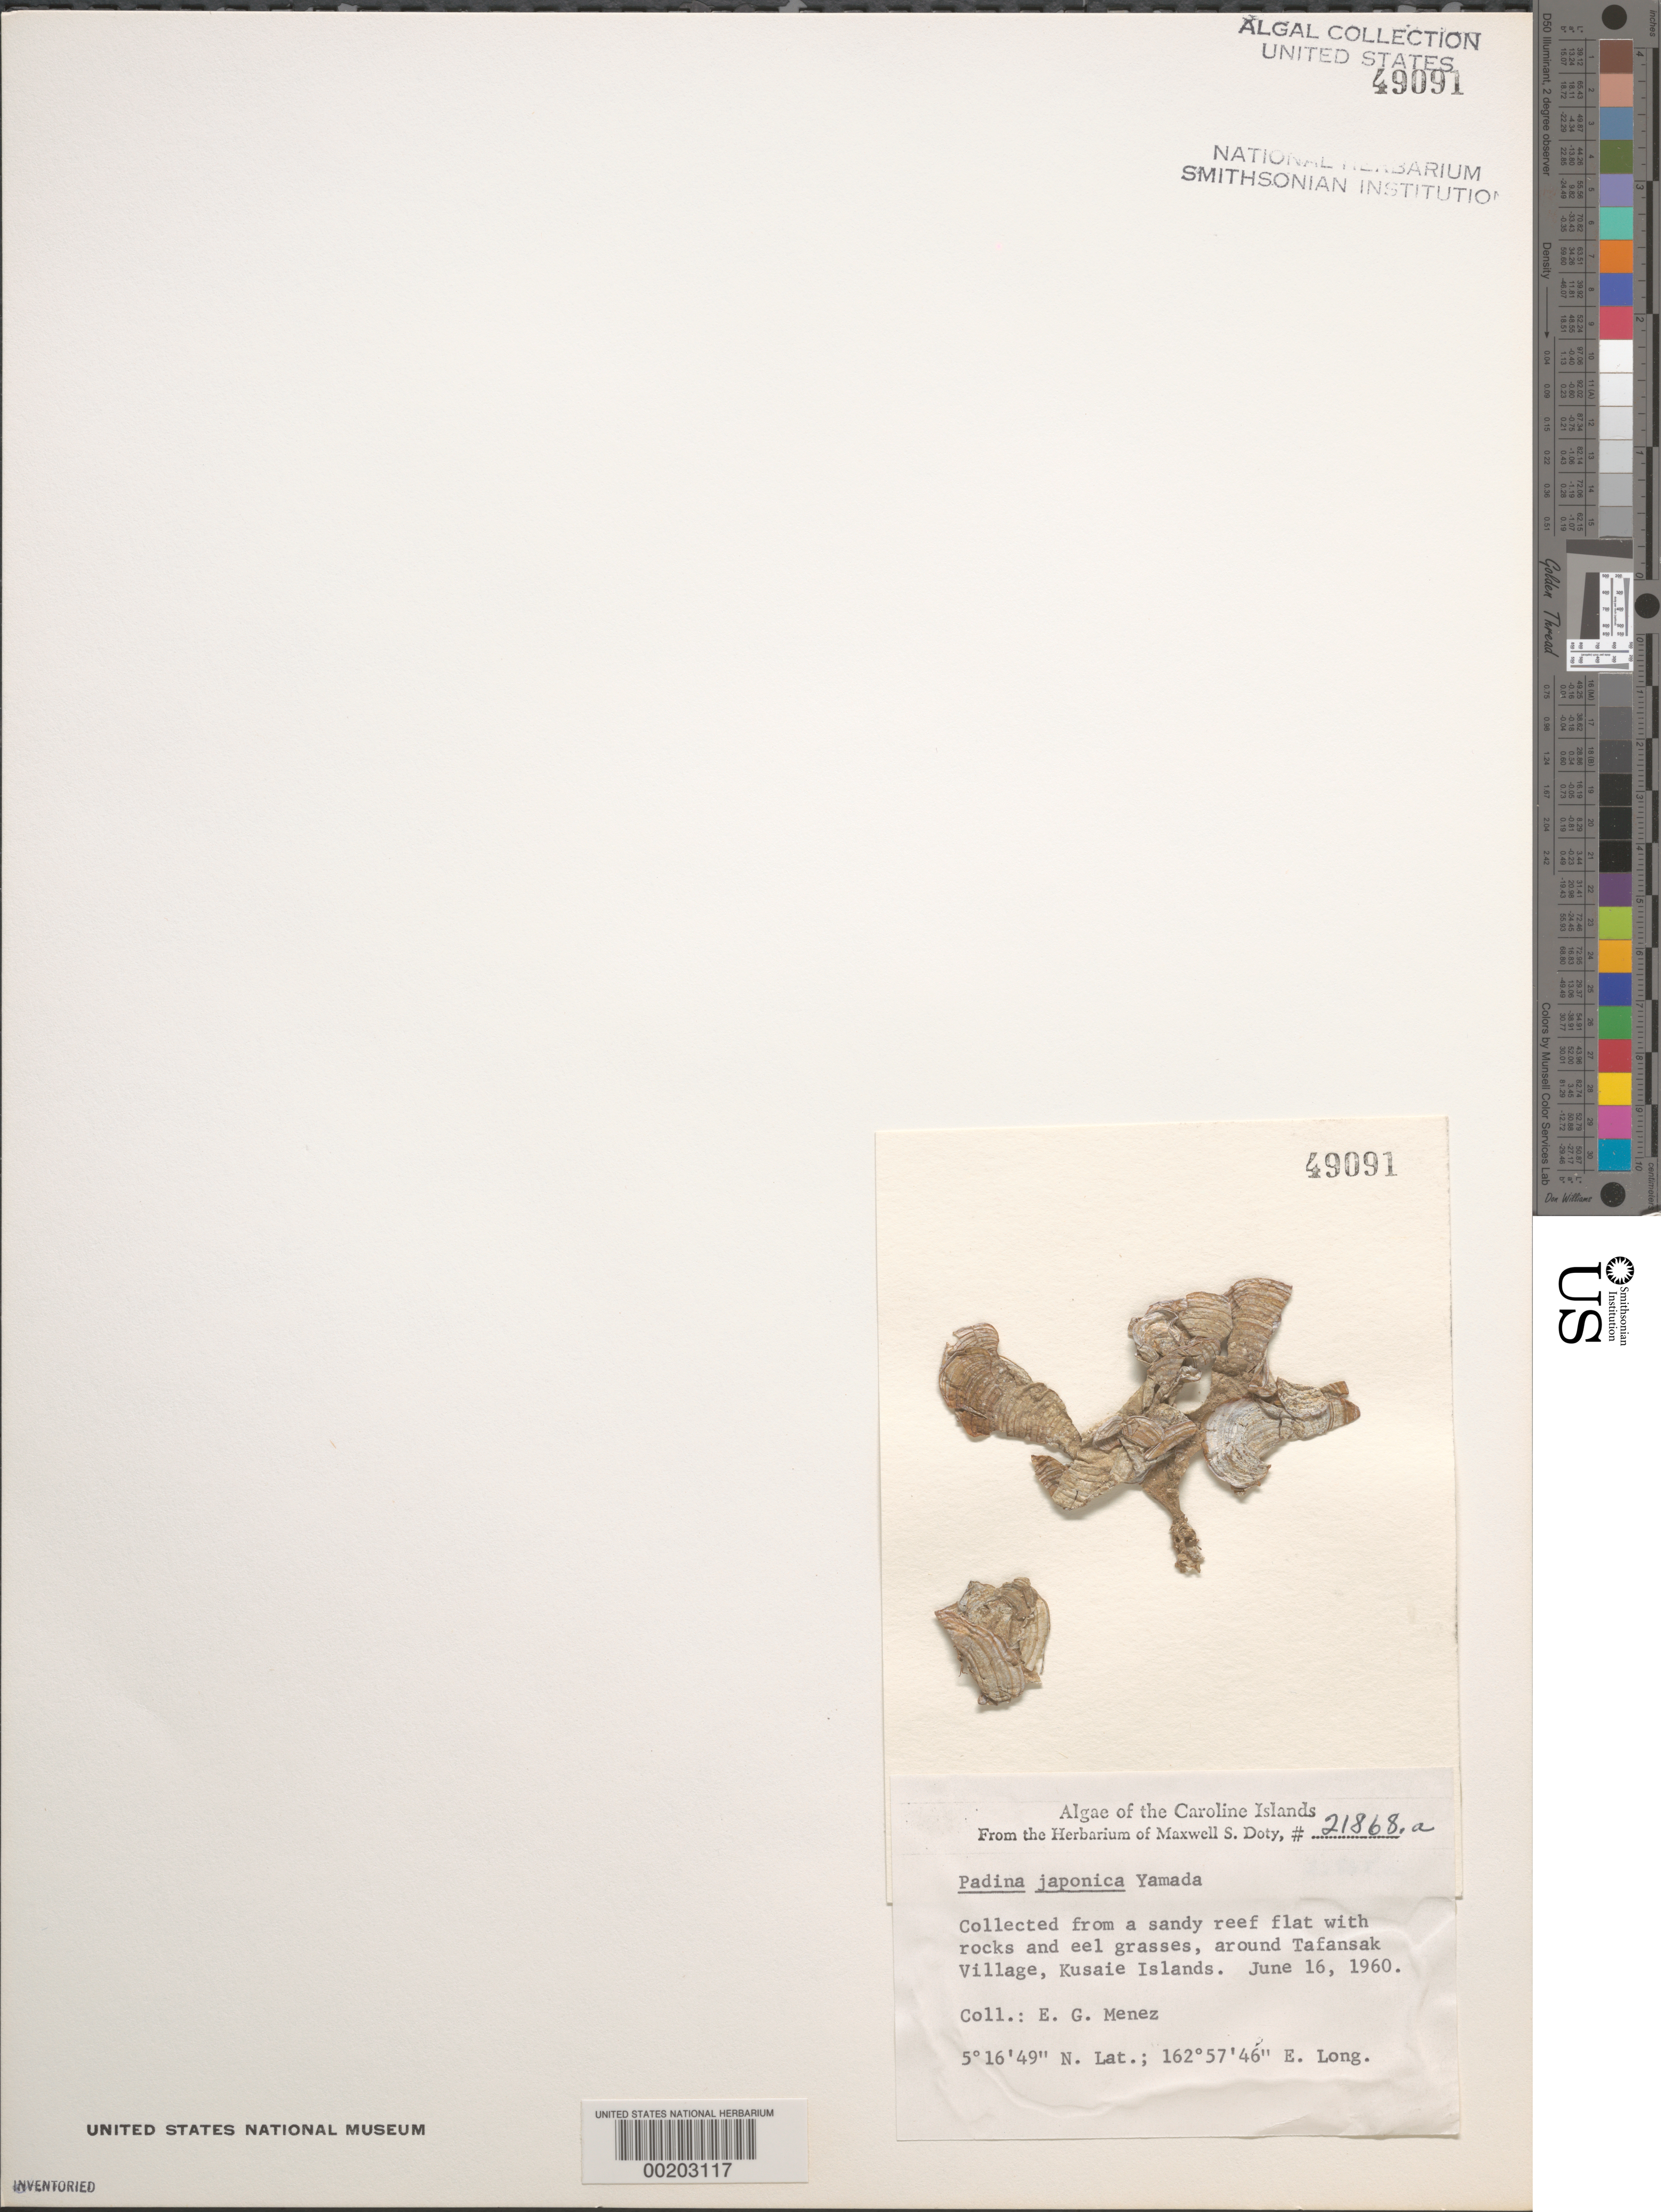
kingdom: Chromista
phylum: Ochrophyta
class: Phaeophyceae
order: Dictyotales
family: Dictyotaceae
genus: Padina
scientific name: Padina japonica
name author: Yamada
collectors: Meñez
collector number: MSD 21868.a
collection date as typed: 16 Jun 1960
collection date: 1960-06-16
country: Micronesia, Federated States of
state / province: Kosrae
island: Kosrae [Kusaie]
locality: Tafansak village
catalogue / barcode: US 49091